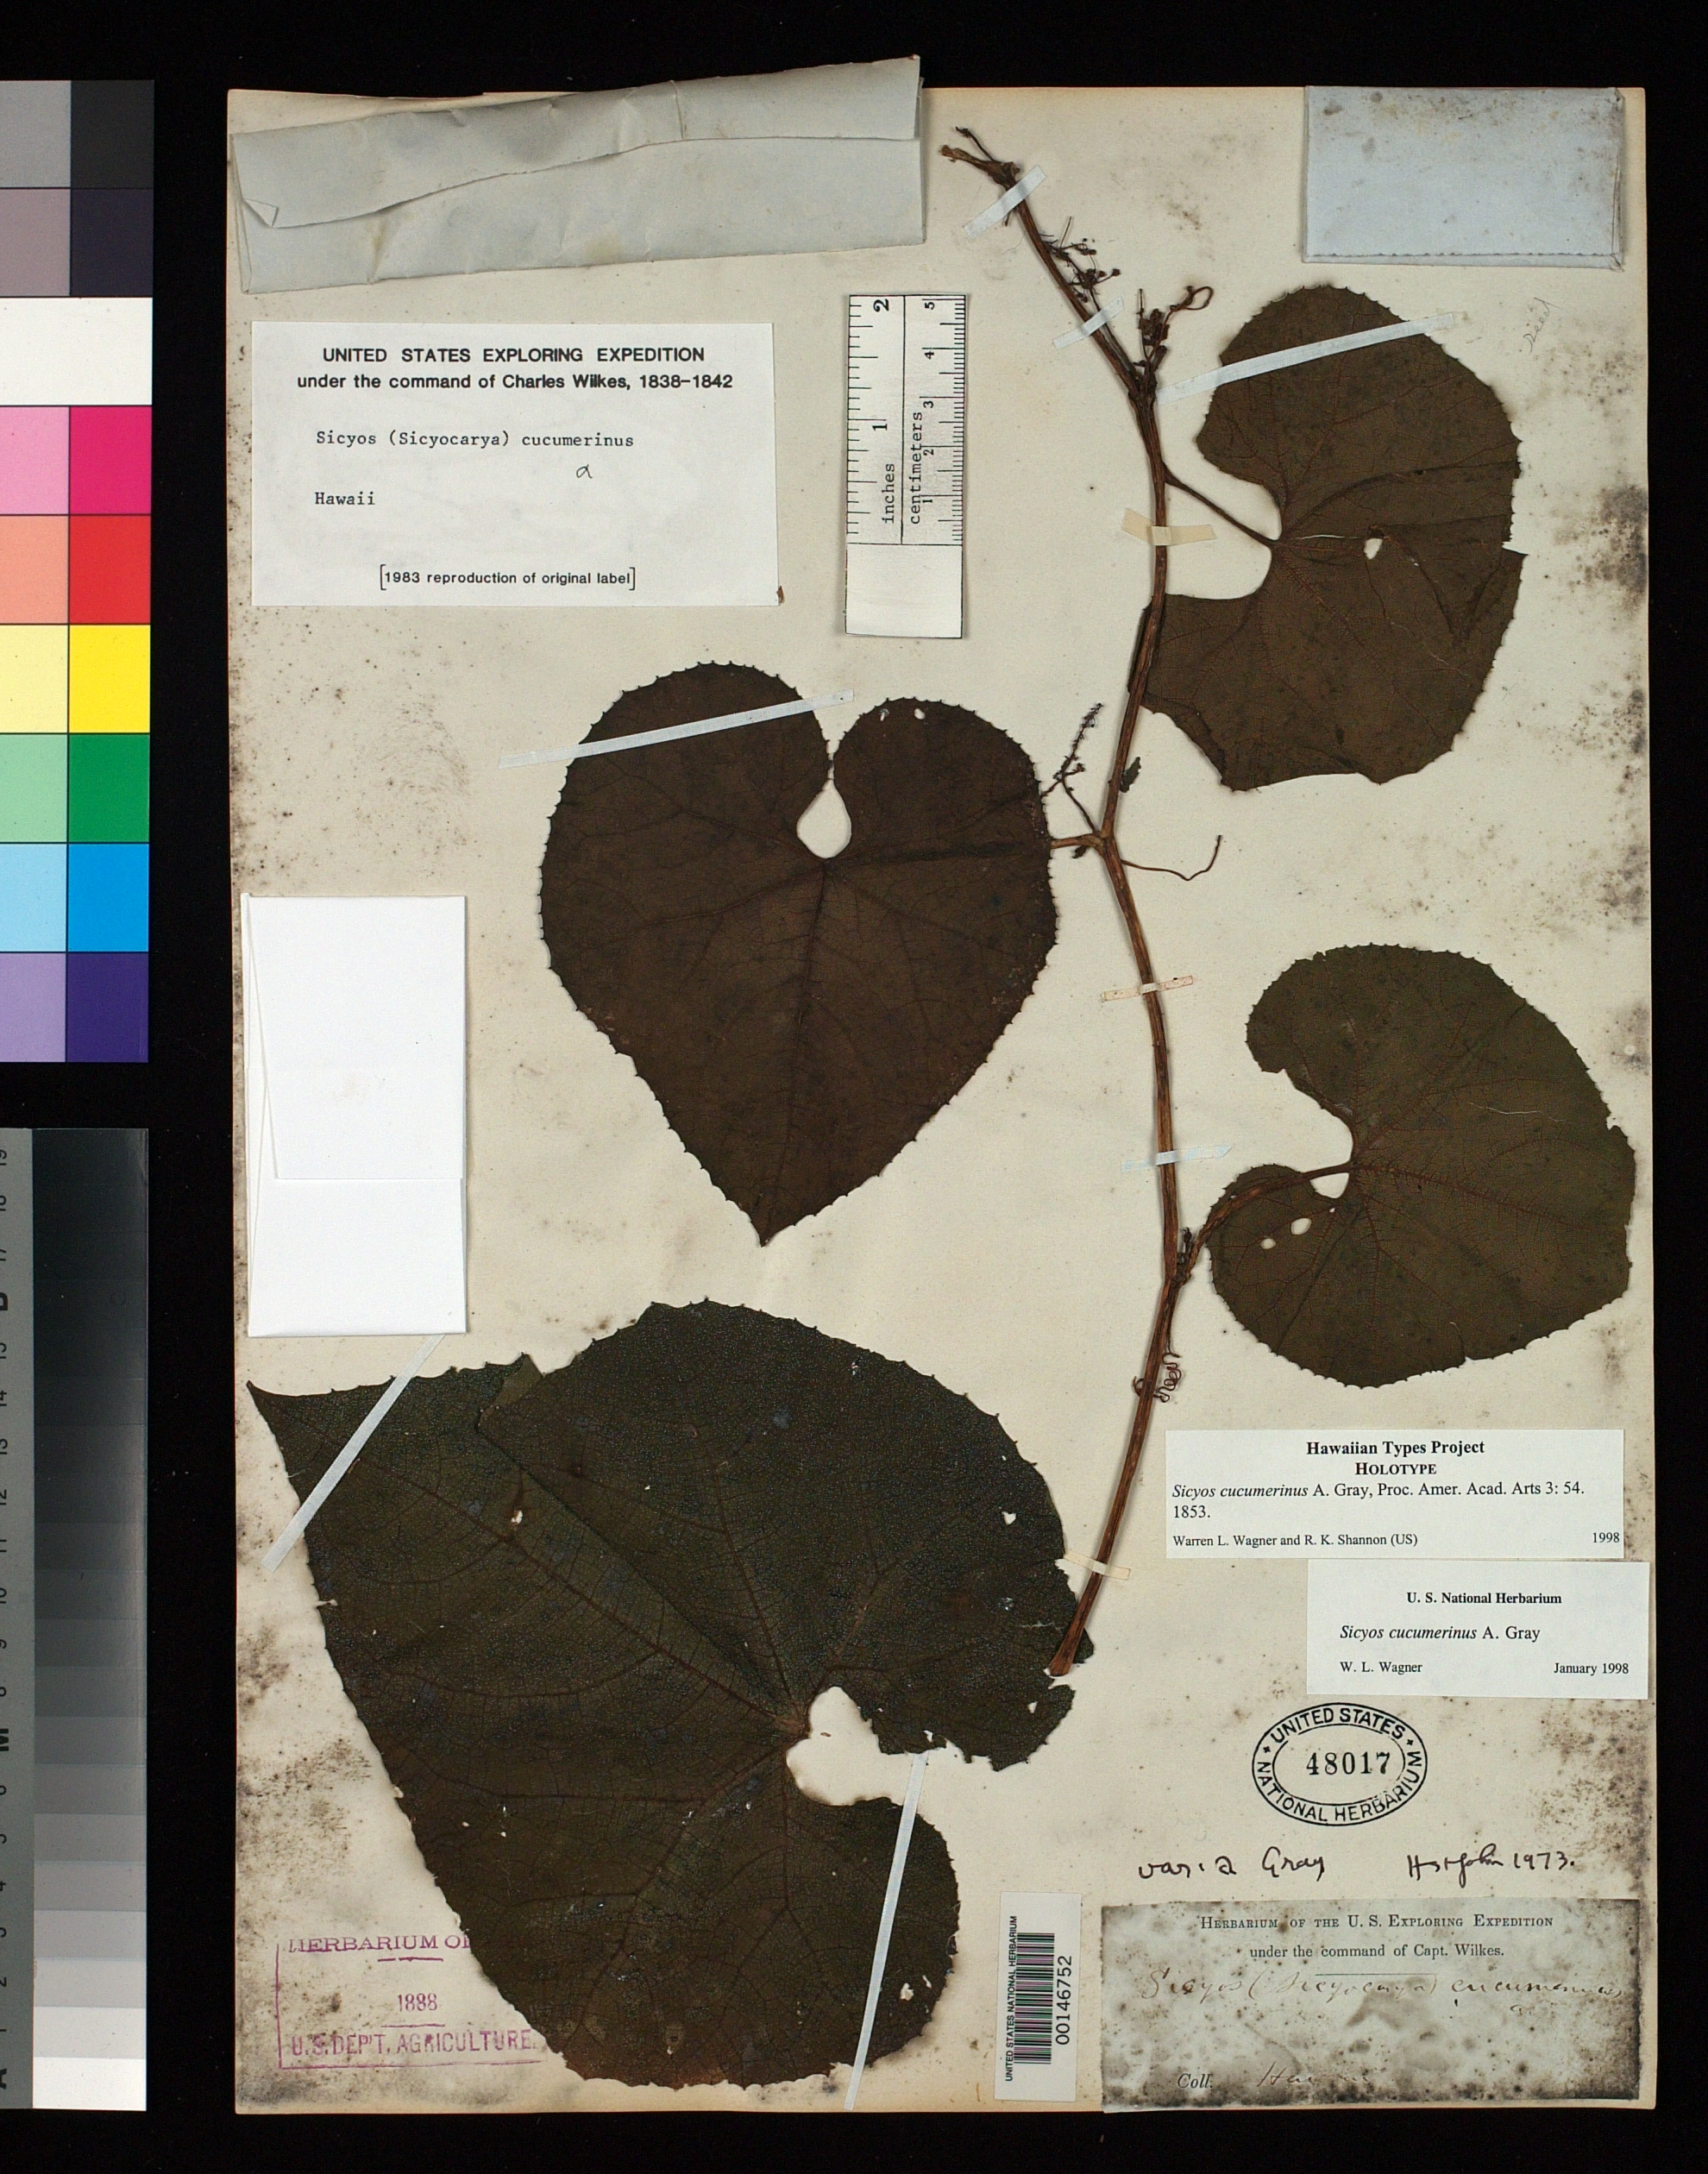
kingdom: Plantae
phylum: Tracheophyta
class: Magnoliopsida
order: Cucurbitales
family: Cucurbitaceae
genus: Sicyos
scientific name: Sicyos cucumerinus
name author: A. Gray in Wilkes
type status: Holotype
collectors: Wilkes Explor. Exped.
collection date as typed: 1838 to -- --- 1842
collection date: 1838/1842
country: United States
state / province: Hawaii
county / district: Hawaii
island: Hawaii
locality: Mauna Kea.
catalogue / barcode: US 48017